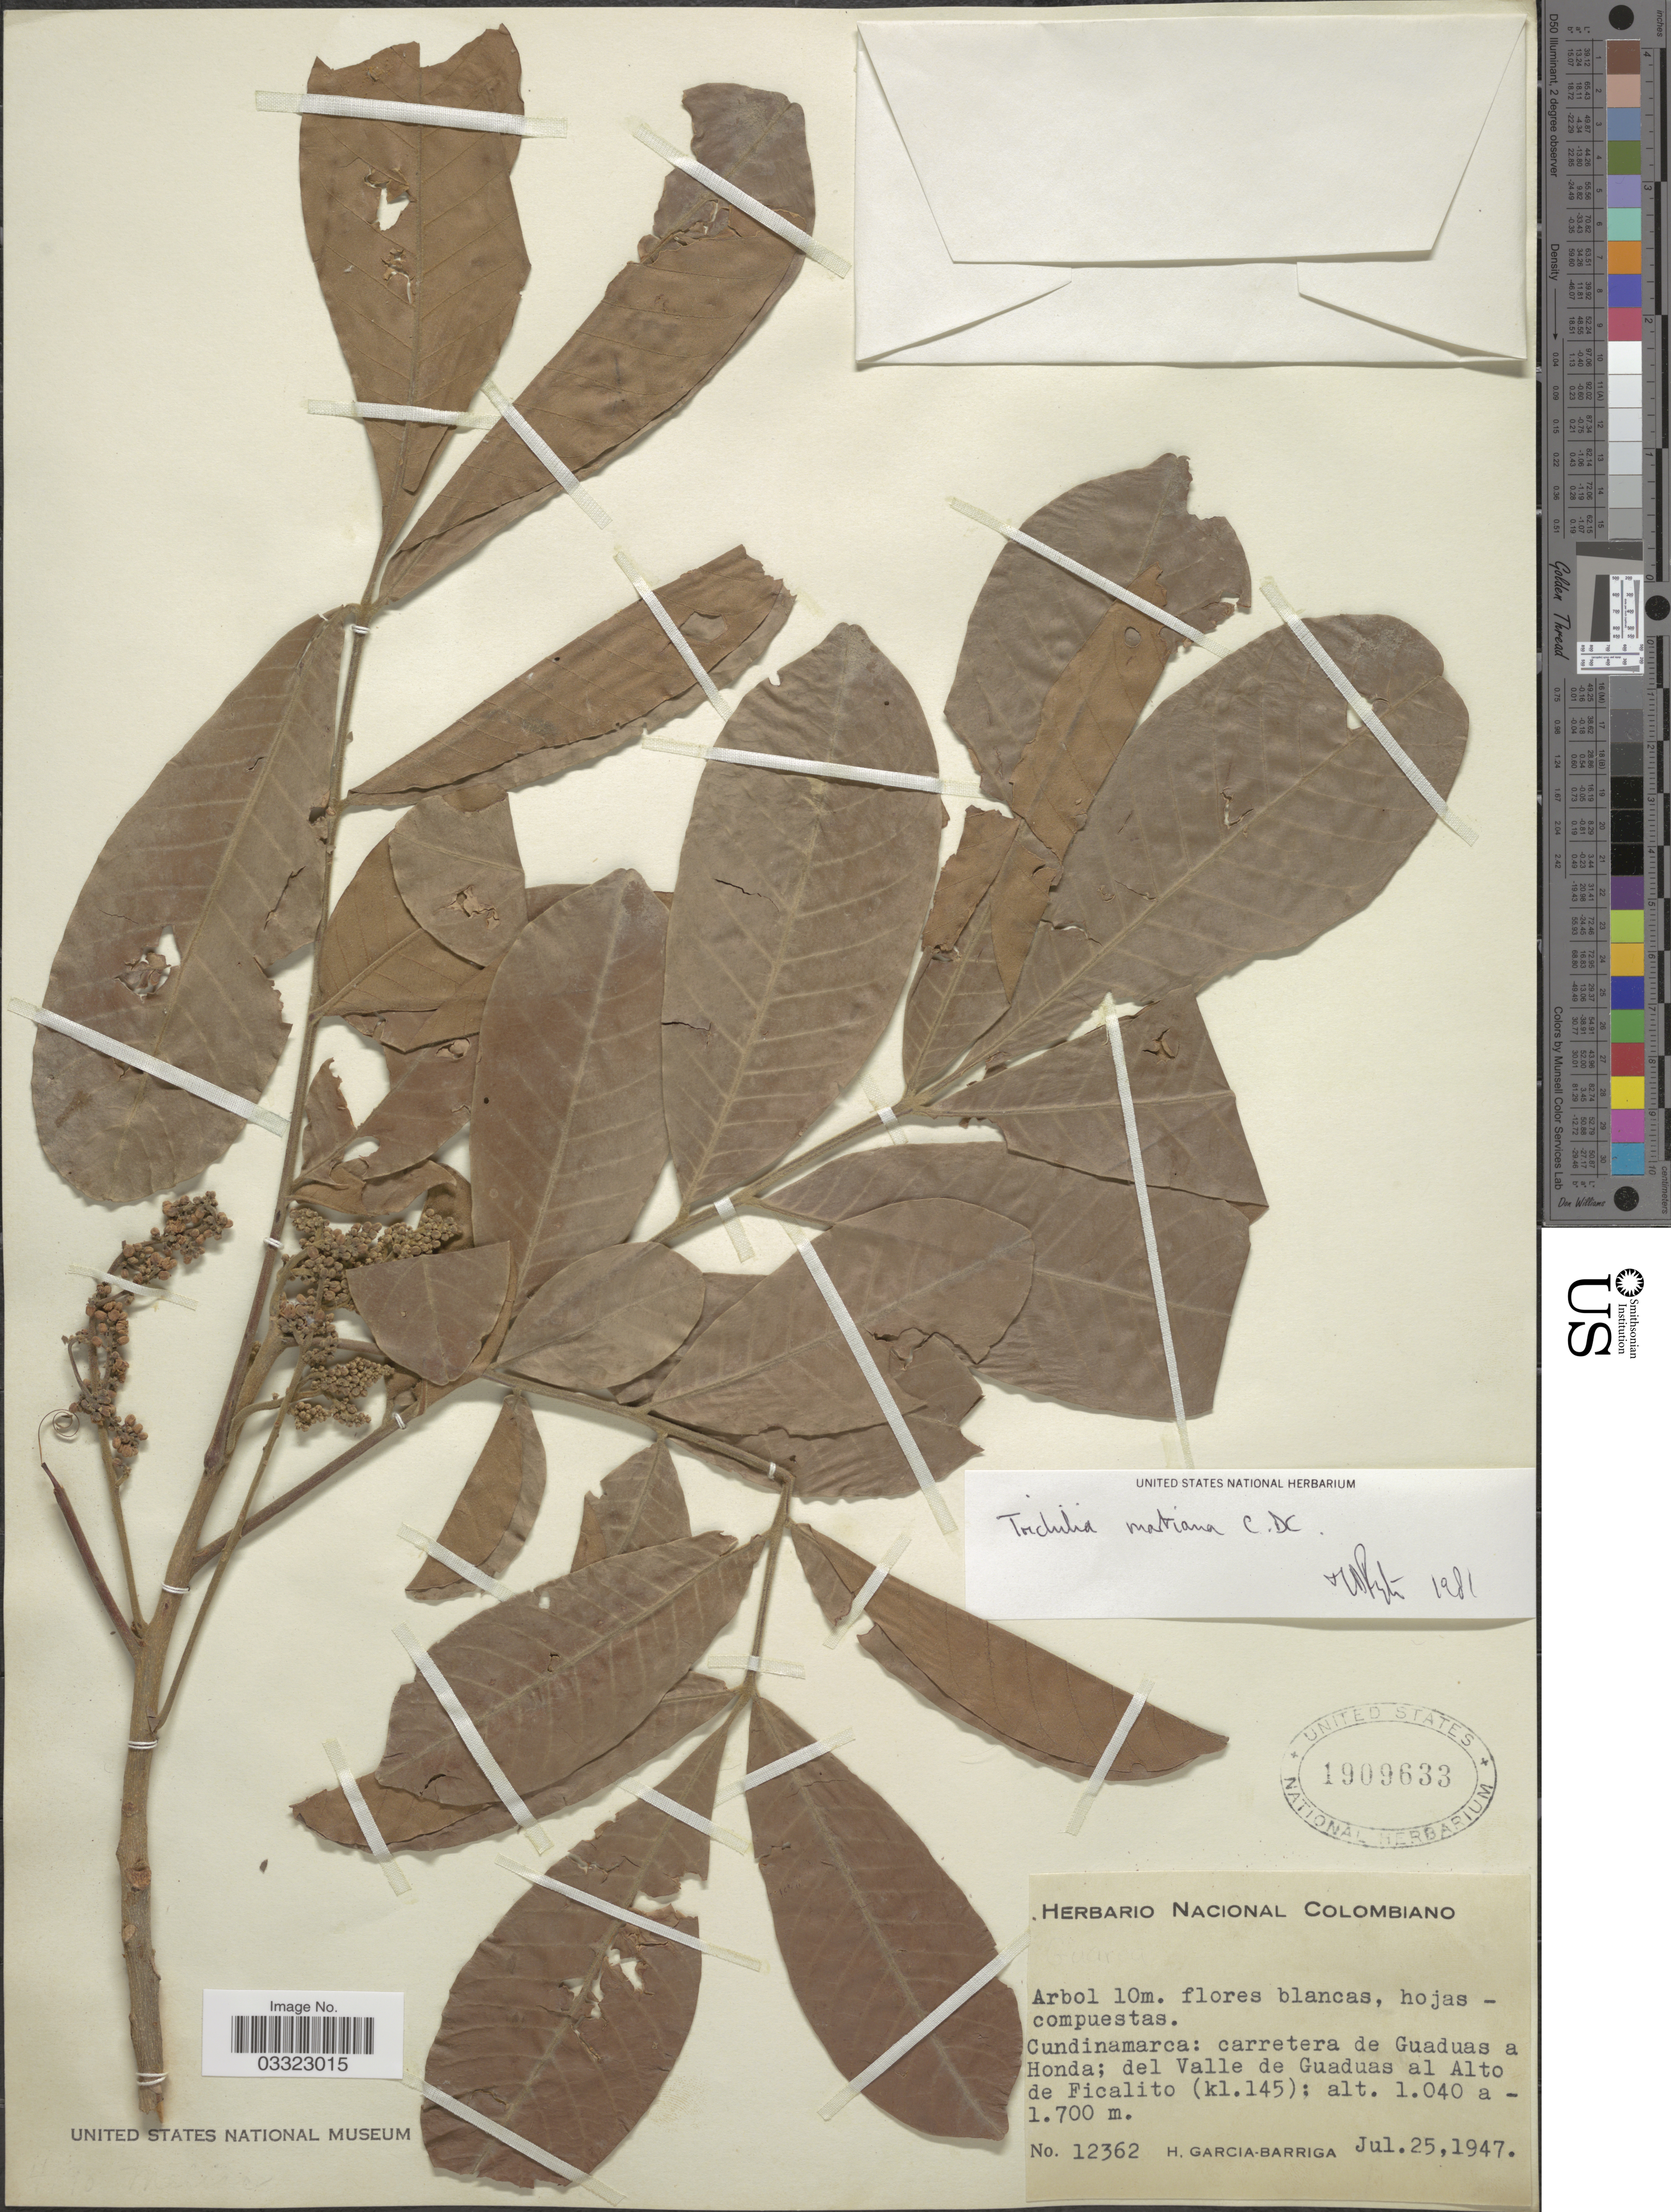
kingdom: Plantae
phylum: Tracheophyta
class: Magnoliopsida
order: Sapindales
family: Meliaceae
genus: Trichilia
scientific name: Trichilia martiana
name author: C. DC.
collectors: H. García Barriga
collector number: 12362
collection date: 1947-07-25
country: Colombia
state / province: Cundinamarca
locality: Carretera de Guaduas a Honda; del Valle de Guaduas al Alto de Ficalito (kl. 145).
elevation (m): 1040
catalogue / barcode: US 1909633